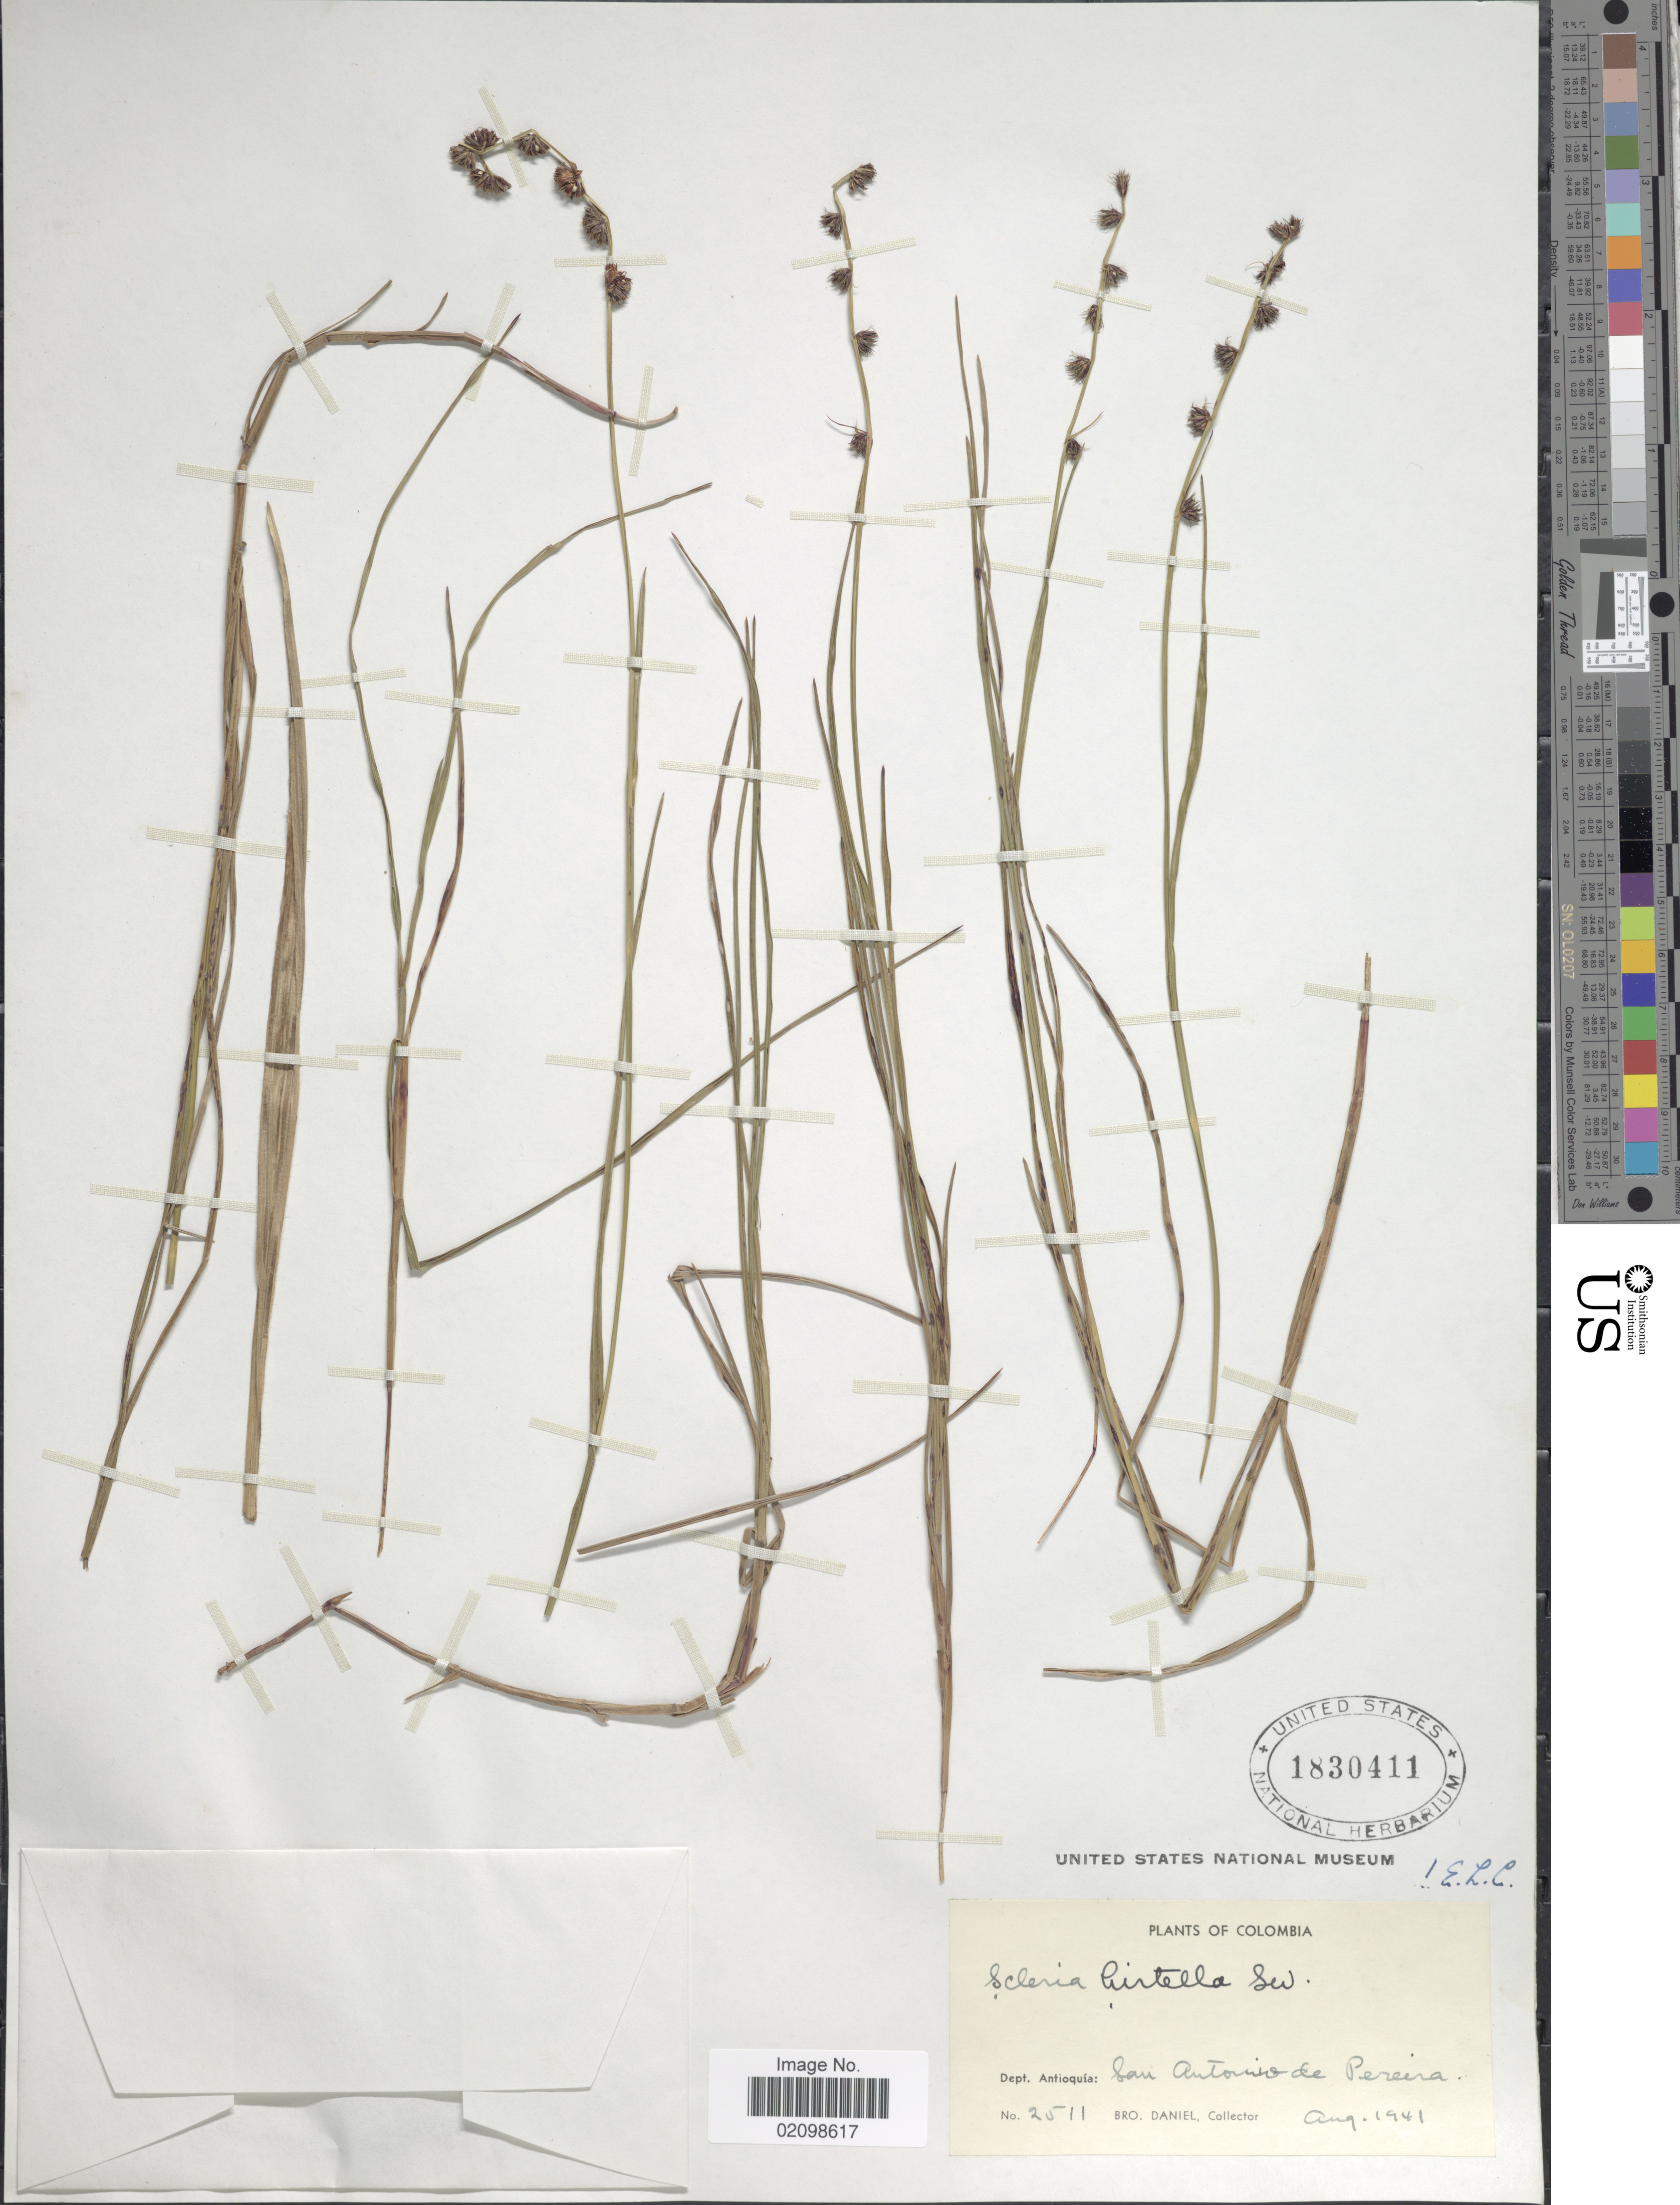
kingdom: Plantae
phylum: Tracheophyta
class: Liliopsida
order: Poales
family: Cyperaceae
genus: Scleria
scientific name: Scleria distans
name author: Poir.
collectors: Bro. Daniel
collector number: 2511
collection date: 1941-08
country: Colombia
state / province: Antioquia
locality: Dept. Antioquia: San Antonio de Pereira.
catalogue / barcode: US 1830411